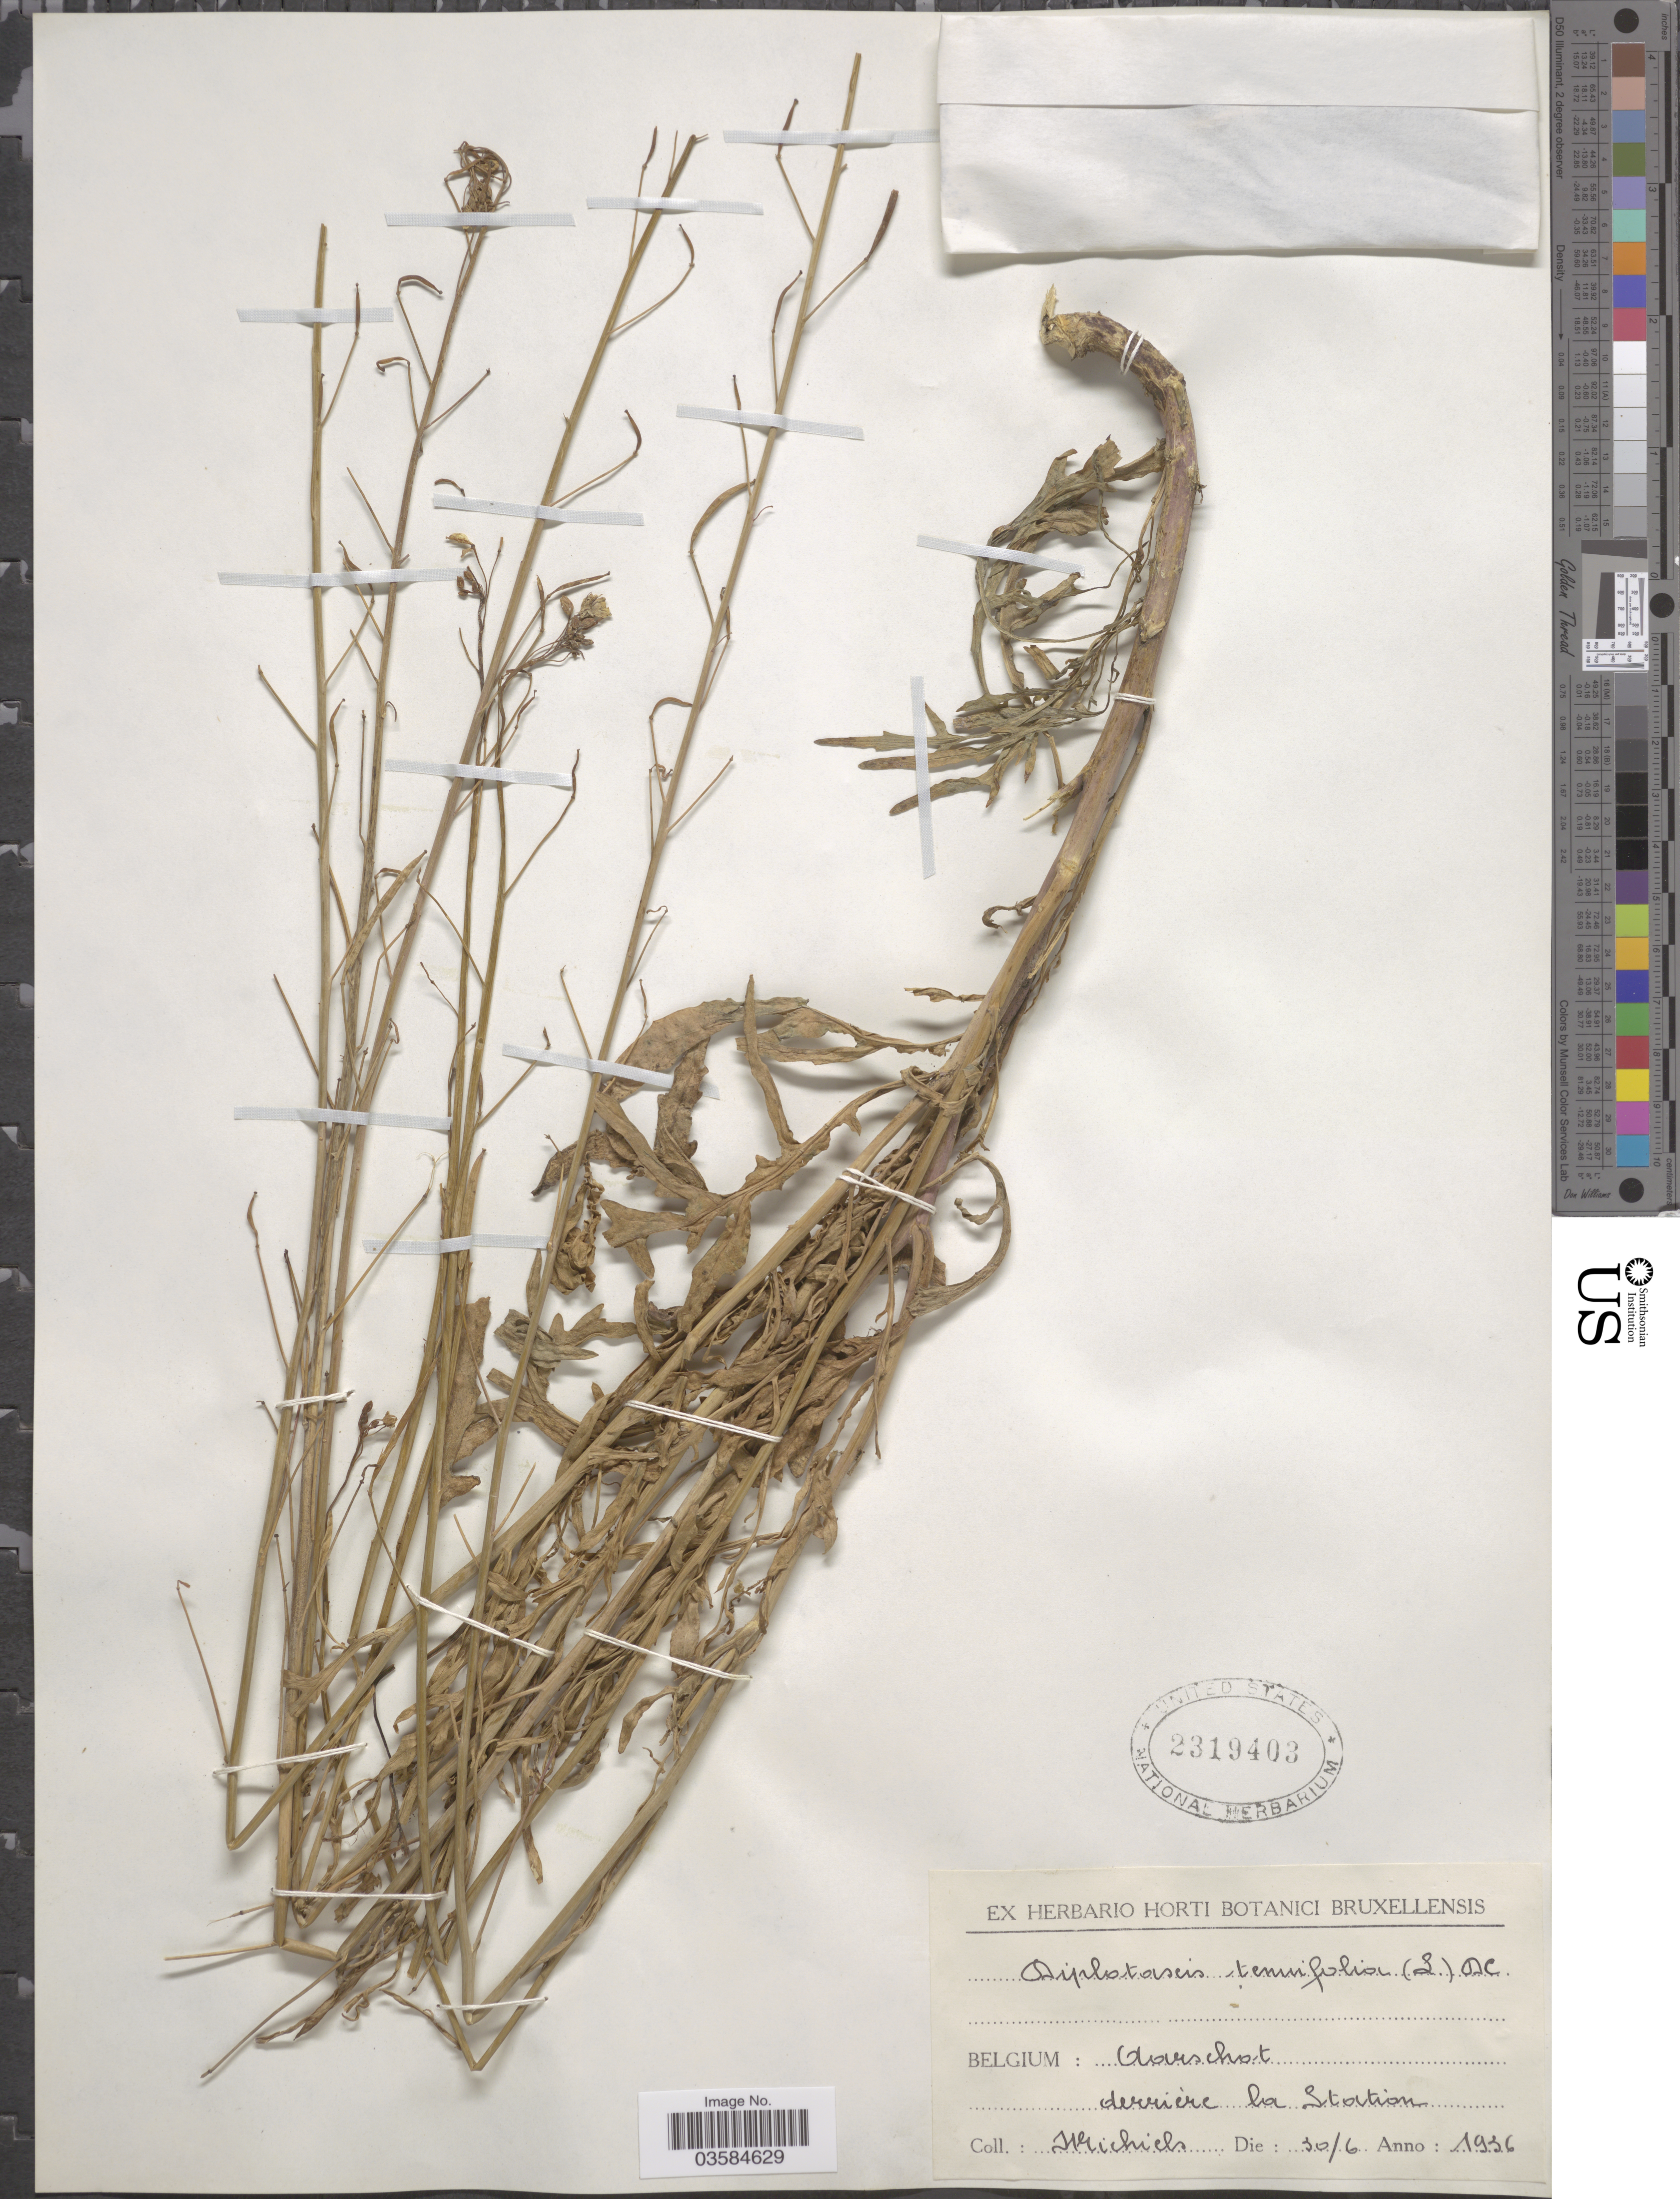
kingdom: Plantae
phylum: Tracheophyta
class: Magnoliopsida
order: Brassicales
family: Brassicaceae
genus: Diplotaxis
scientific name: Diplotaxis tenuifolia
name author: (L.) DC.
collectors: -. Michiels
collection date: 1936-06-30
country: Belgium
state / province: Brussels, Capital District of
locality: Aarschot. derriere la Station.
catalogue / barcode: US 2319403